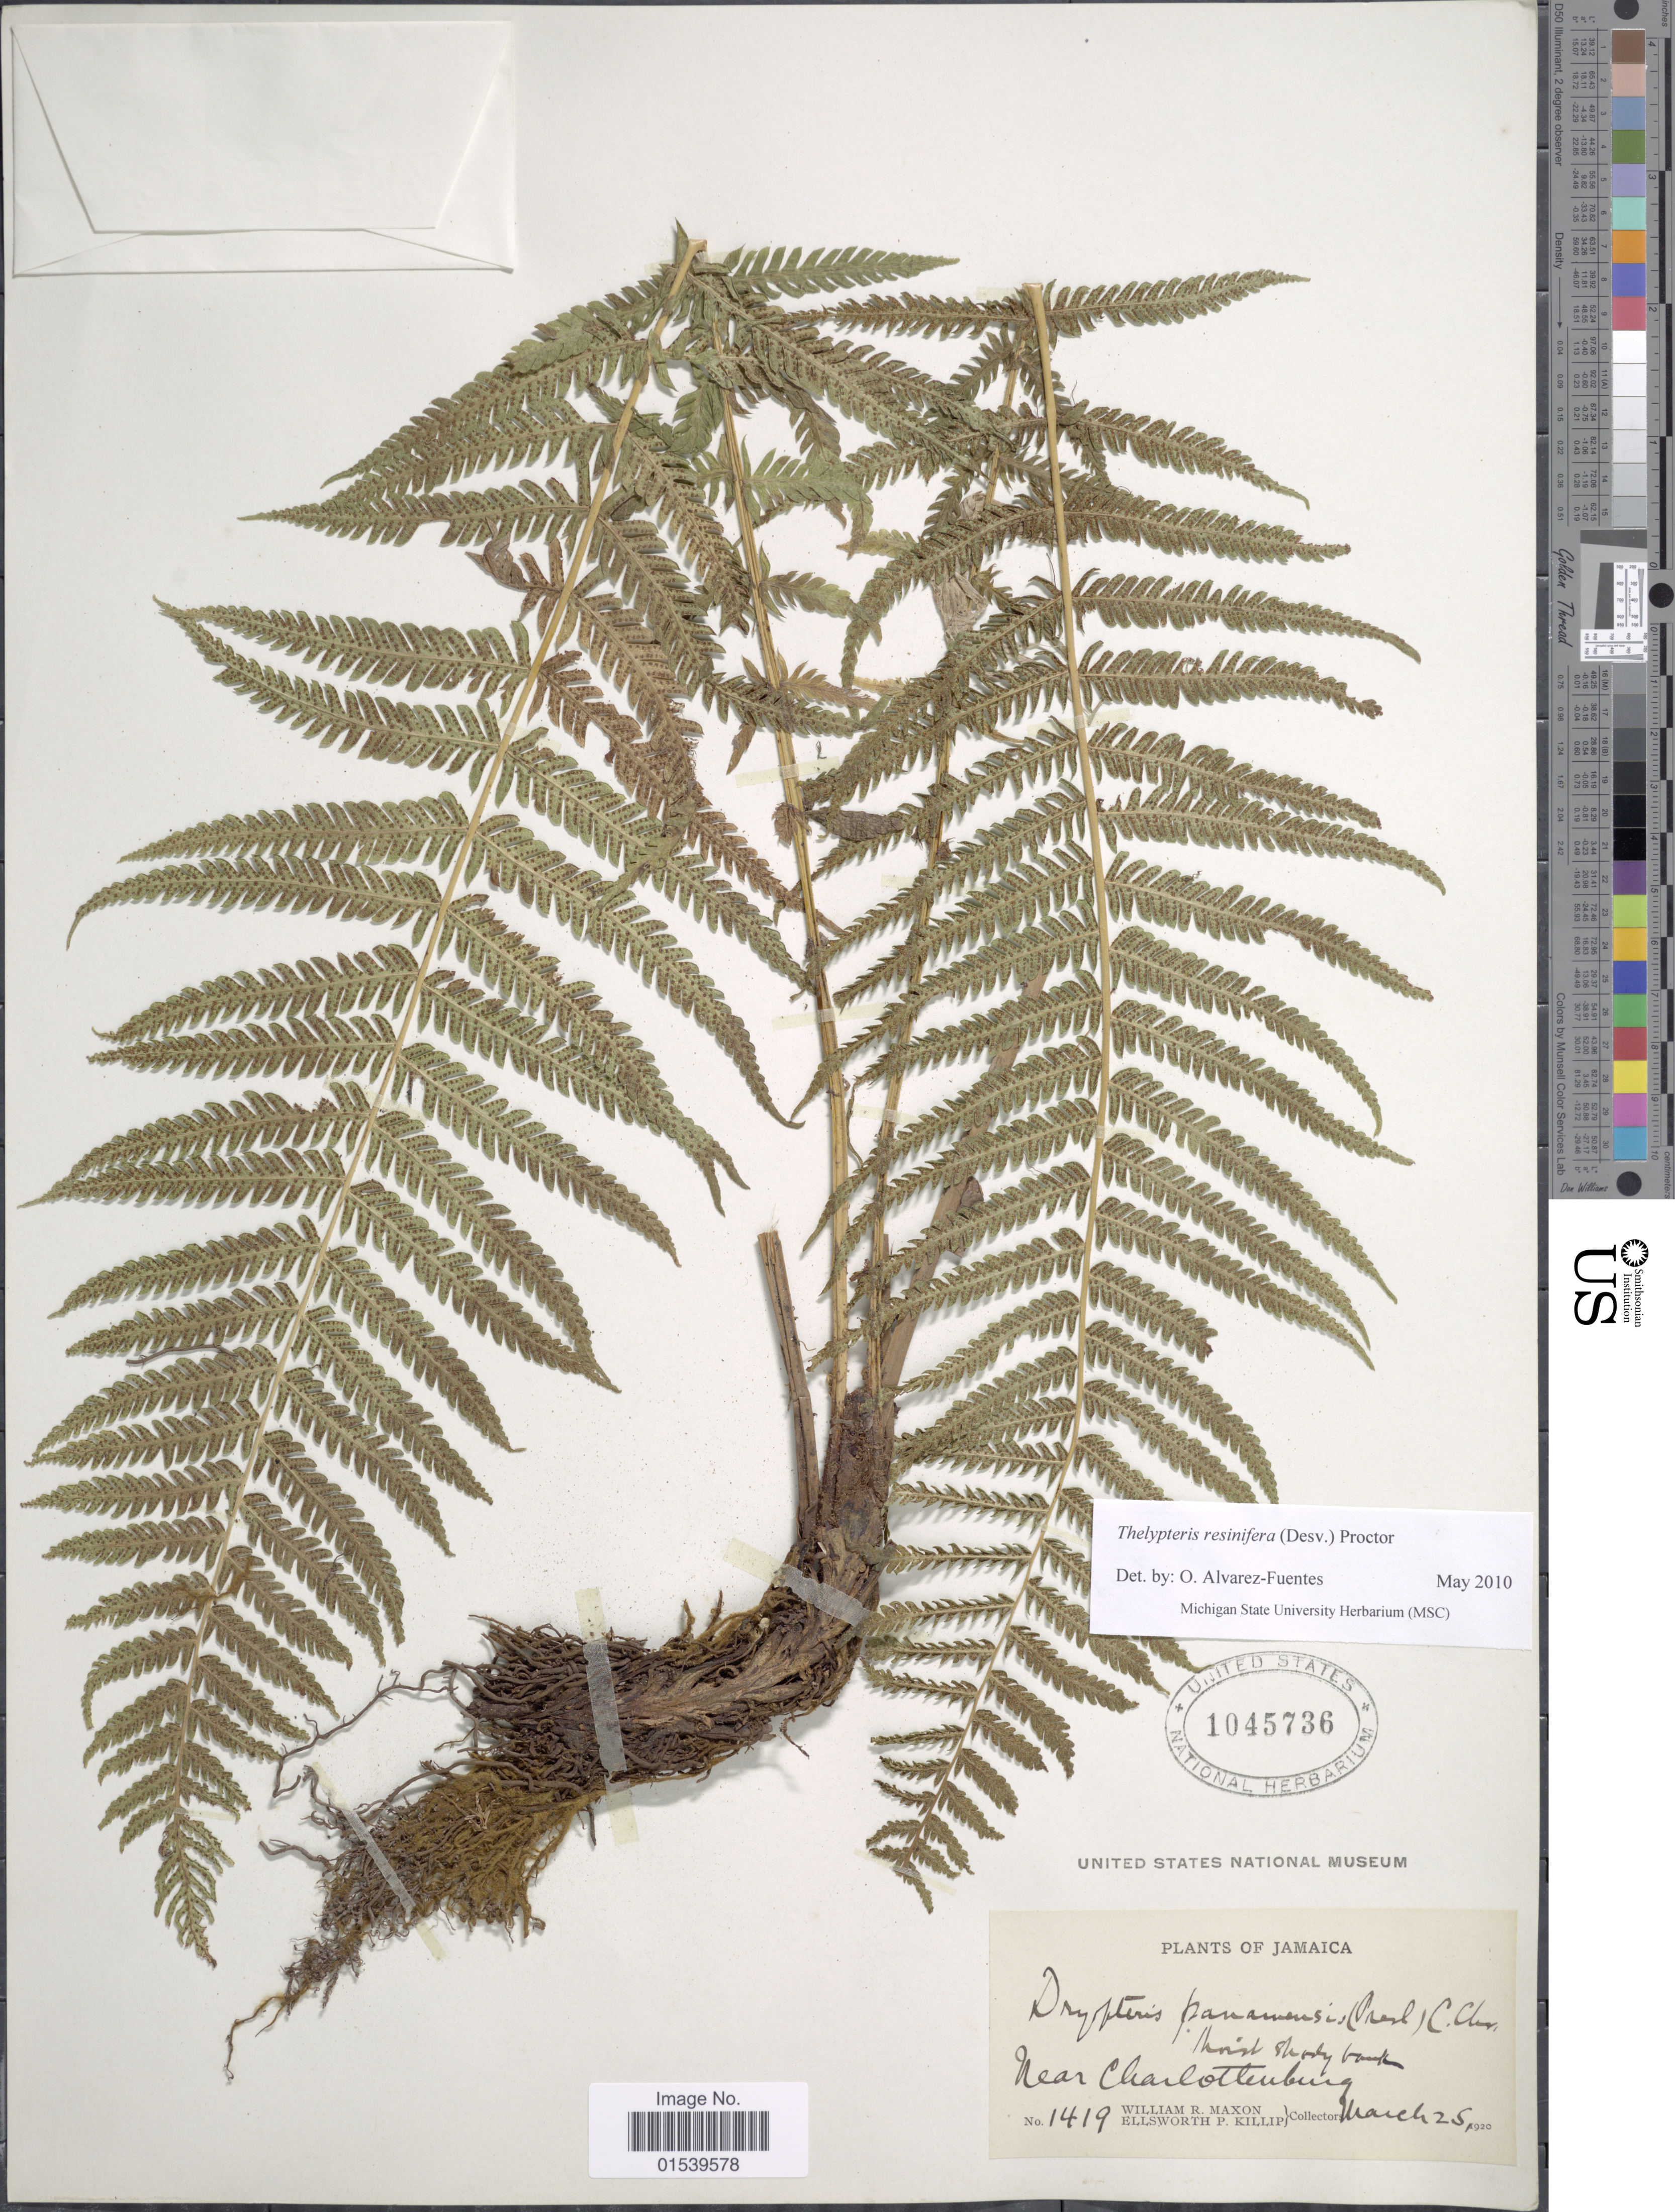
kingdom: Plantae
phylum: Tracheophyta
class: Polypodiopsida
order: Polypodiales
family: Thelypteridaceae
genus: Amauropelta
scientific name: Amauropelta resinifera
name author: (Desv.) Pic. Serm.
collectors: W. R. Maxon & E. P. Killip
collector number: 1419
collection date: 1920-03-25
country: Jamaica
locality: Near Charlottenberg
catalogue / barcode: US 1045736